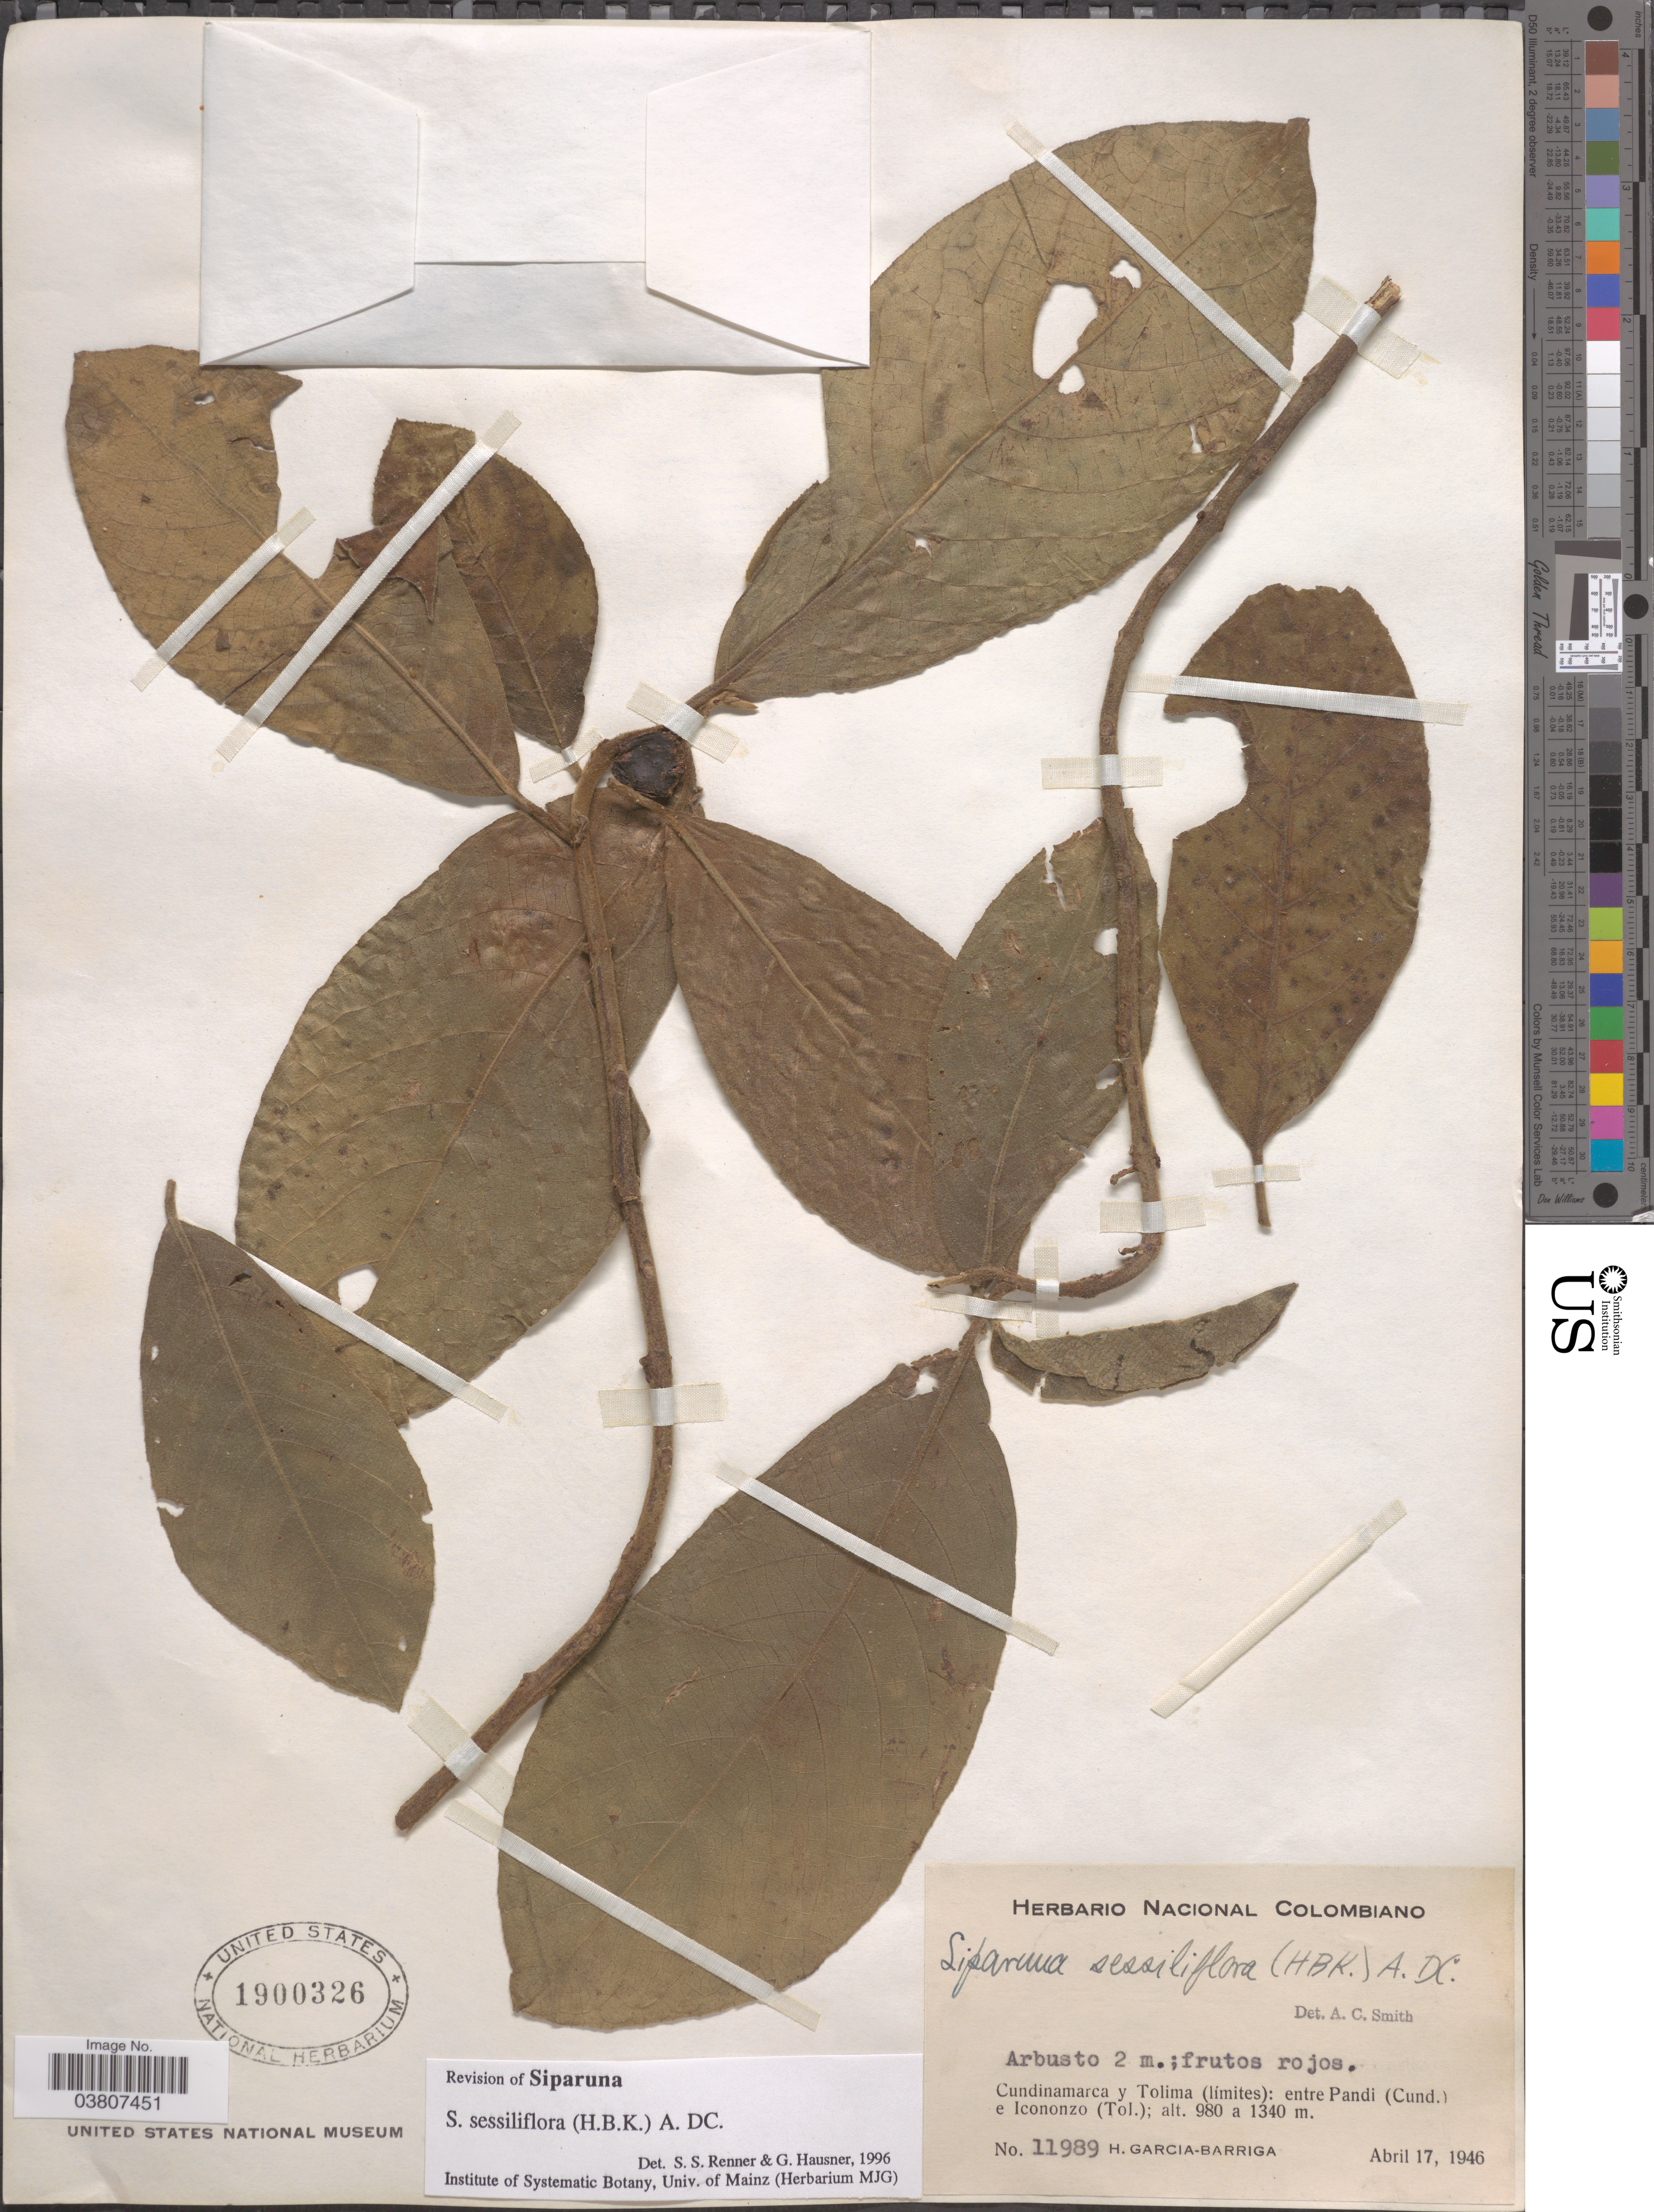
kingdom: Plantae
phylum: Tracheophyta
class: Magnoliopsida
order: Laurales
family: Siparunaceae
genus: Siparuna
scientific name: Siparuna sessiliflora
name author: (Kunth) A. DC.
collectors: H. García Barriga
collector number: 11989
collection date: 1946-04-17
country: Colombia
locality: Cundinamarca y Tolima (límites): entre Pandi (Cund.) e Icononzo (Tol.).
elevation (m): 980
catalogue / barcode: US 1900326